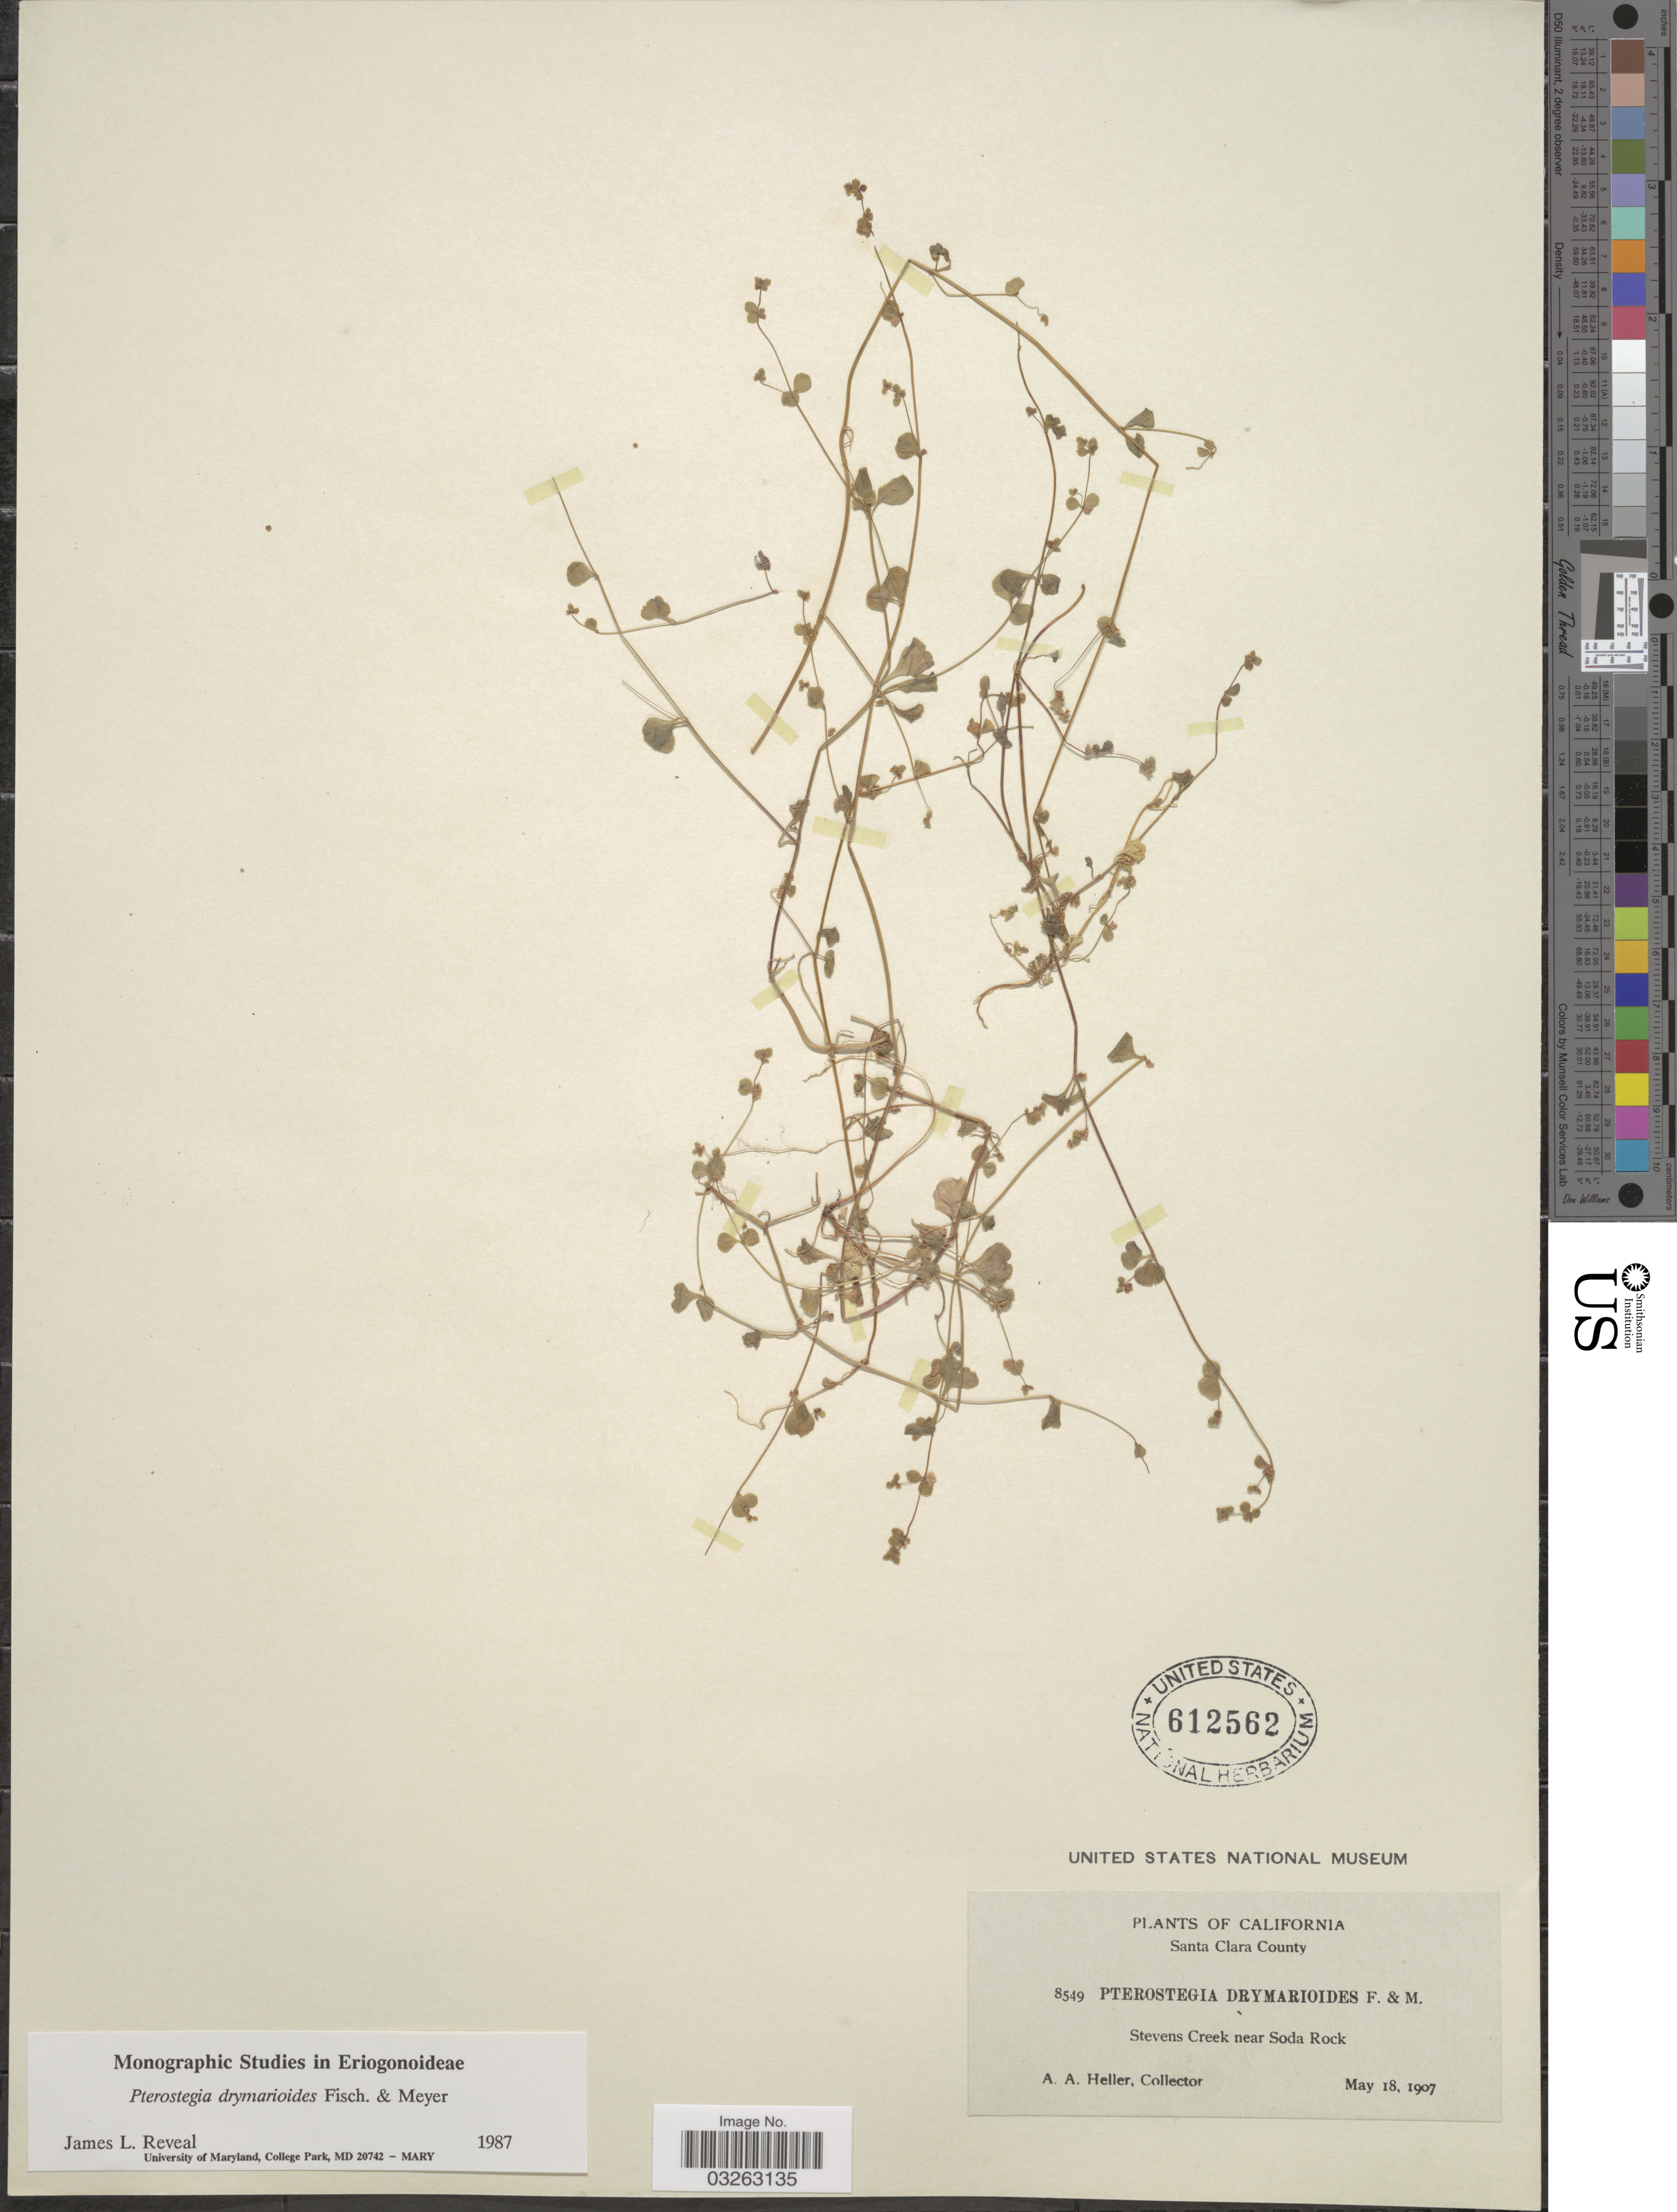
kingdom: Plantae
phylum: Tracheophyta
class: Magnoliopsida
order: Caryophyllales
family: Polygonaceae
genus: Pterostegia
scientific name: Pterostegia drymarioides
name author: Fisch. & C.A. Mey.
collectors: A. A. Heller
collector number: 8549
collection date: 1907-05-18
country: United States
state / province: California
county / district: Santa Clara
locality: Santa Clara County, Stevens Creek near Soda Rock.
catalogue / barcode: US 612562